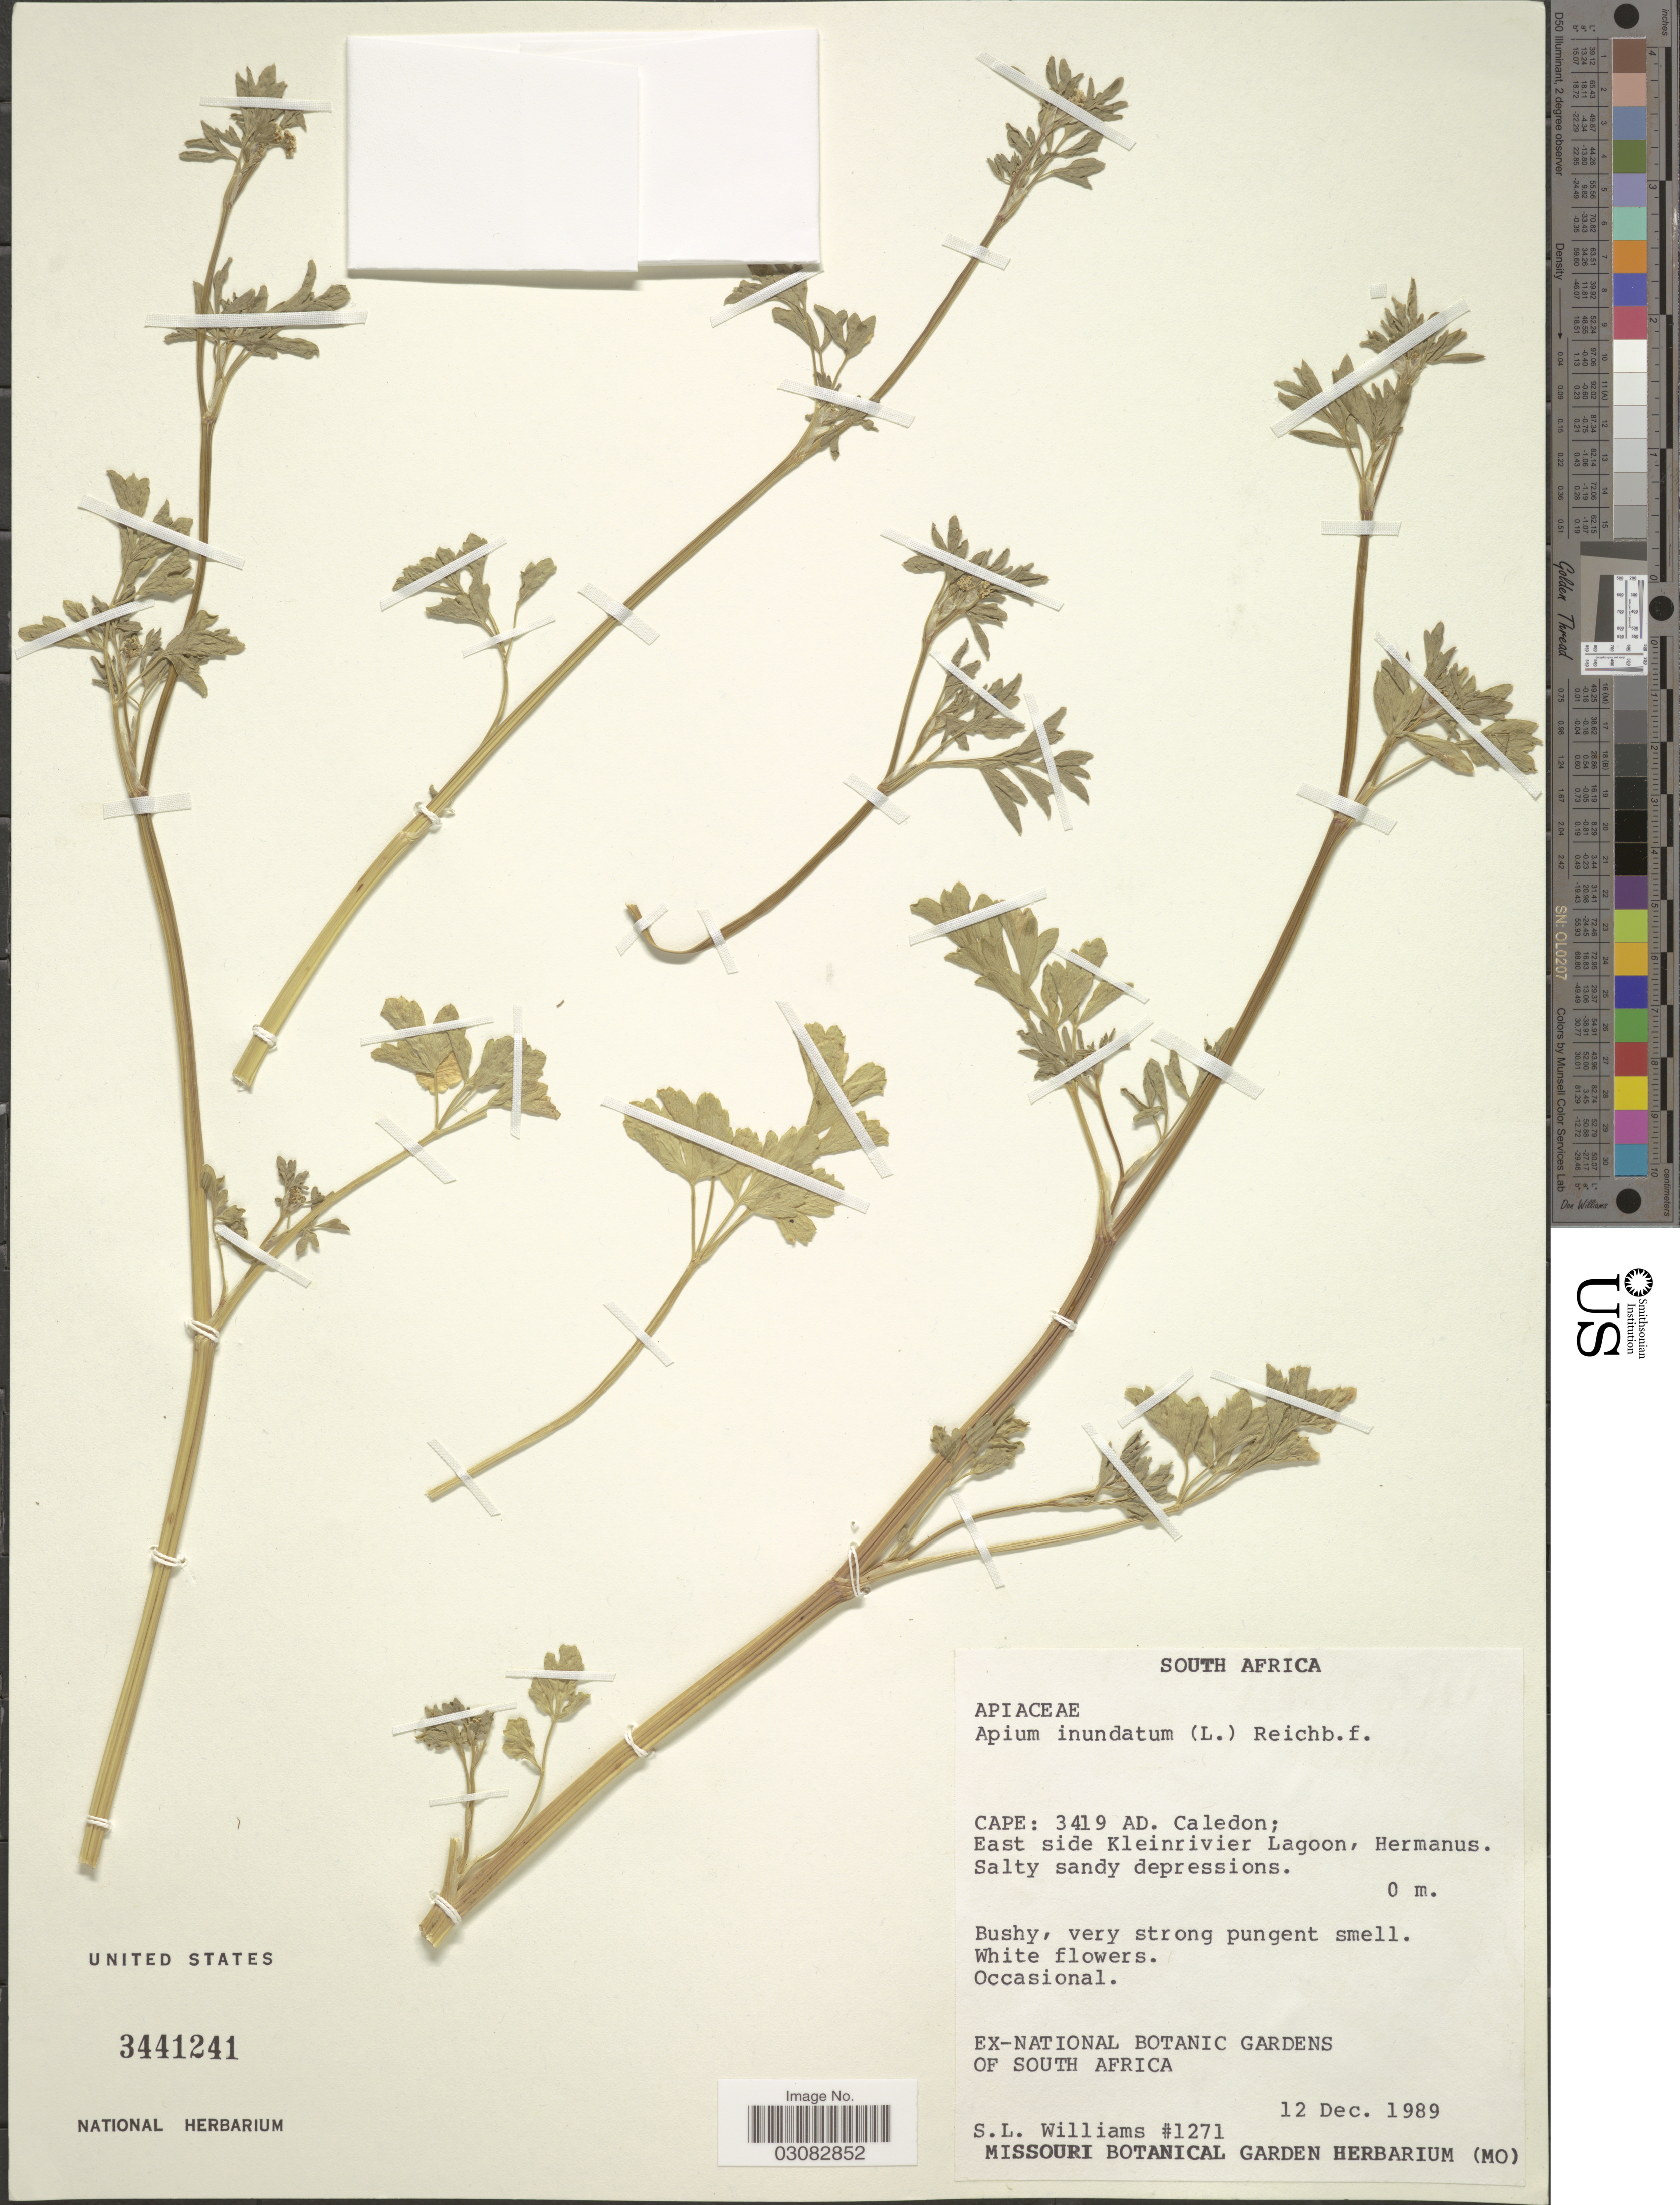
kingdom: Plantae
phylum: Tracheophyta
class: Magnoliopsida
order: Apiales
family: Apiaceae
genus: Apium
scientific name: Apium inundatum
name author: (L.) Rchb. f.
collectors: S. L. Williams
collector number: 1271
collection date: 1989-12-12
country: South Africa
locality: Cape: 3419 AD. Caledon; East side Kleinrivier Lagoon, Hermanus.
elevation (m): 0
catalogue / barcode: US 3441241